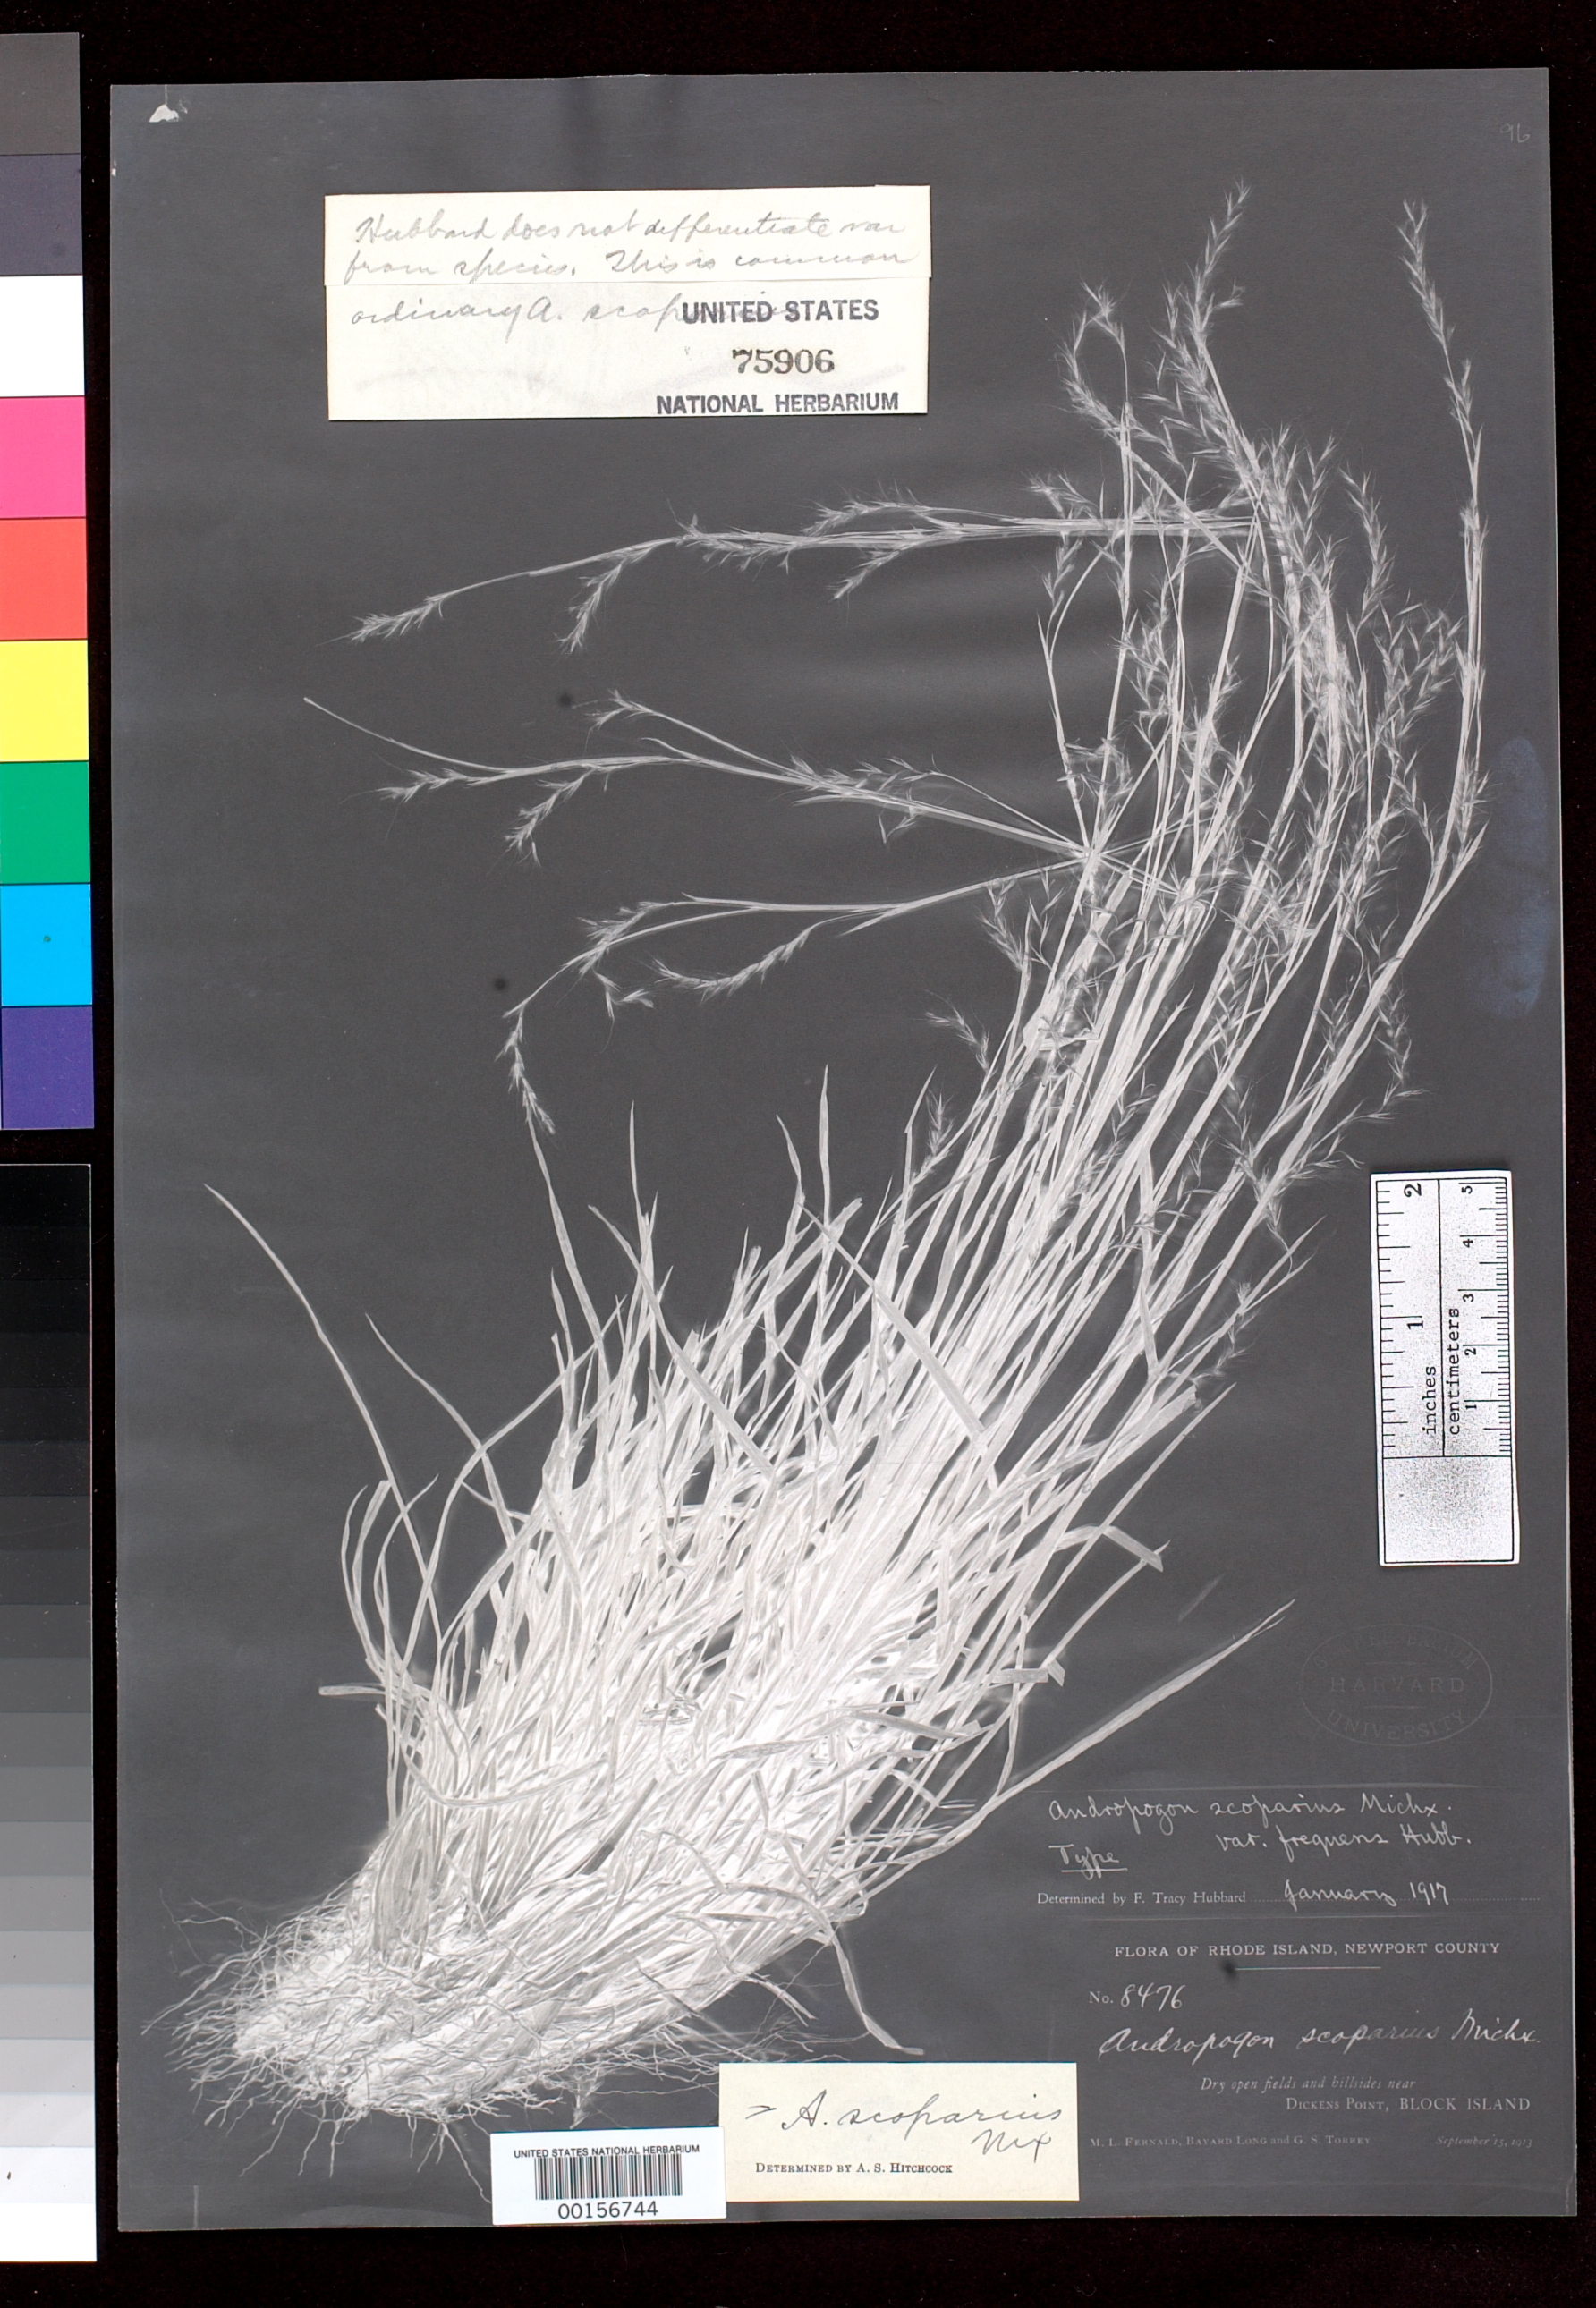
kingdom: Plantae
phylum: Tracheophyta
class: Liliopsida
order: Poales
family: Poaceae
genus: Andropogon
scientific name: Andropogon scoparius var. frequens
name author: F.T. Hubb.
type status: Type Fragment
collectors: M. L. Fernald, B. H. Long & G. S. Torrey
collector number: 8476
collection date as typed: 15 --- 1913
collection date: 1913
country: United States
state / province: Rhode Island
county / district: Newport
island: Block Island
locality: Dickens Point.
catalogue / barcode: US 75906